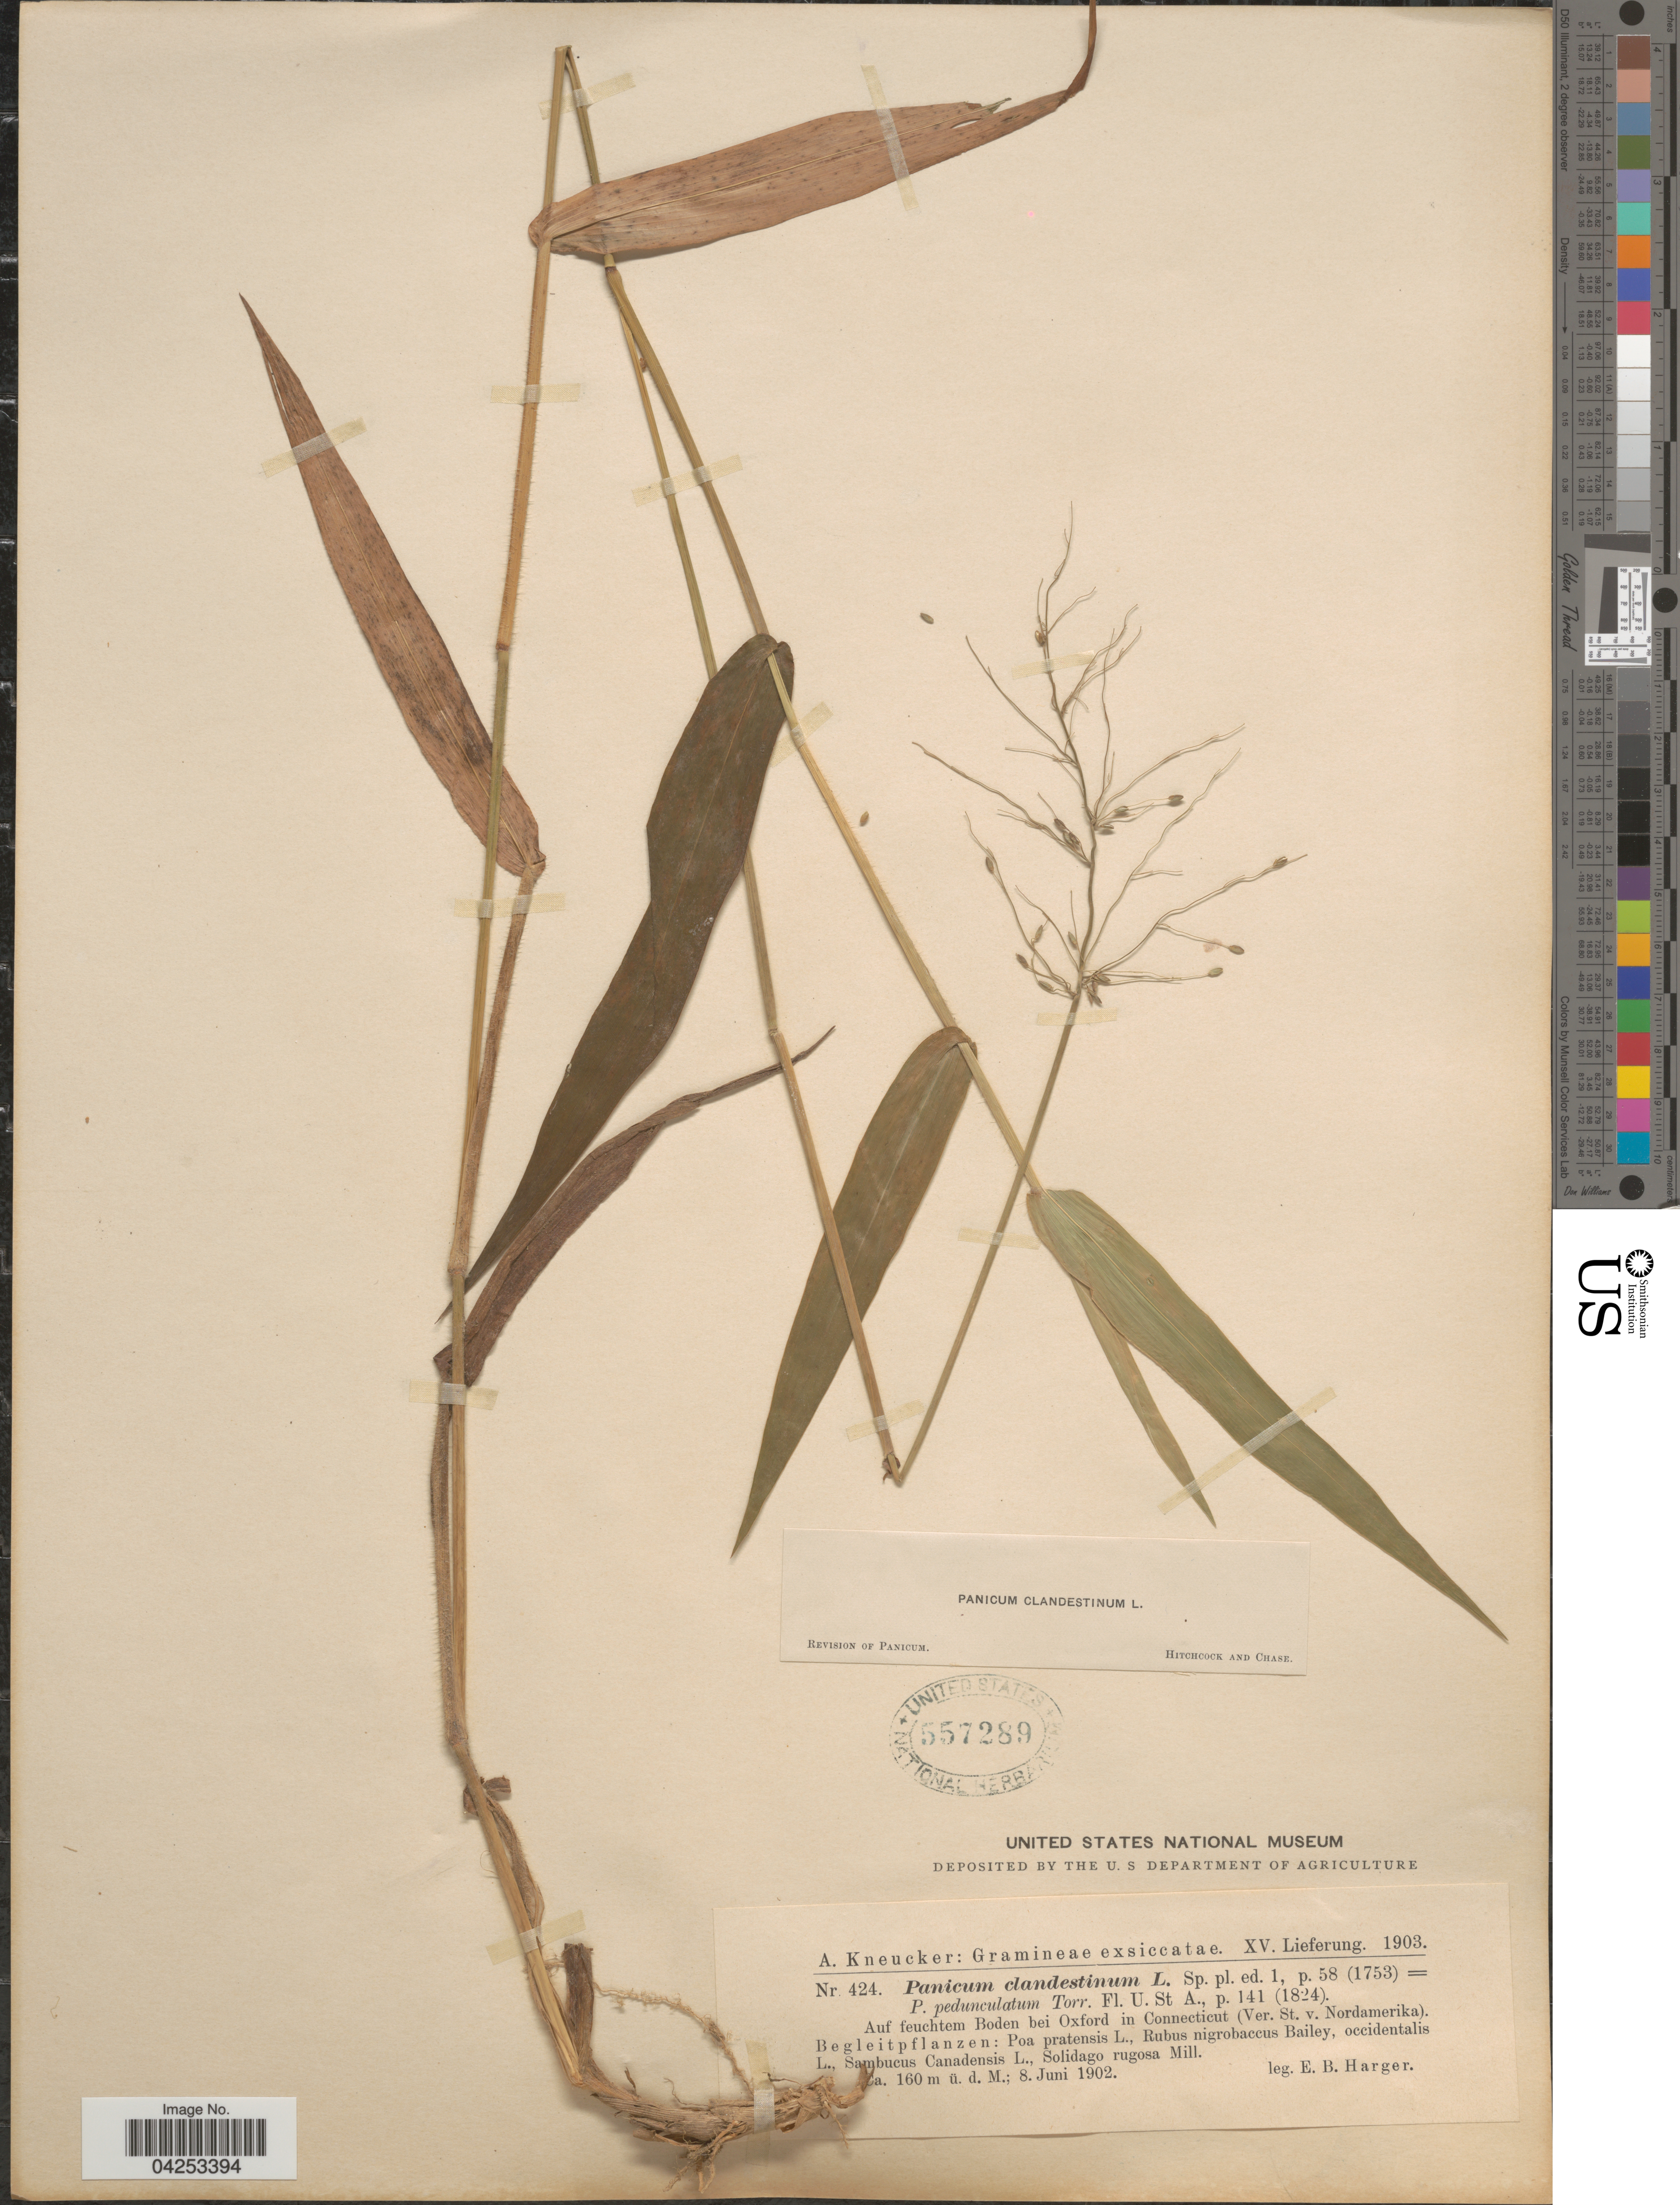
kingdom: Plantae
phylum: Tracheophyta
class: Liliopsida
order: Poales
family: Poaceae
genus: Dichanthelium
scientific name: Dichanthelium clandestinum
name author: (L.) Gould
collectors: E. B. Harger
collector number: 424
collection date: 1902-06-08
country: United States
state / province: Connecticut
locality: Auf feuchtem Boden bei Oxford in Connecticut.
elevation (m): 160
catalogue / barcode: US 557289